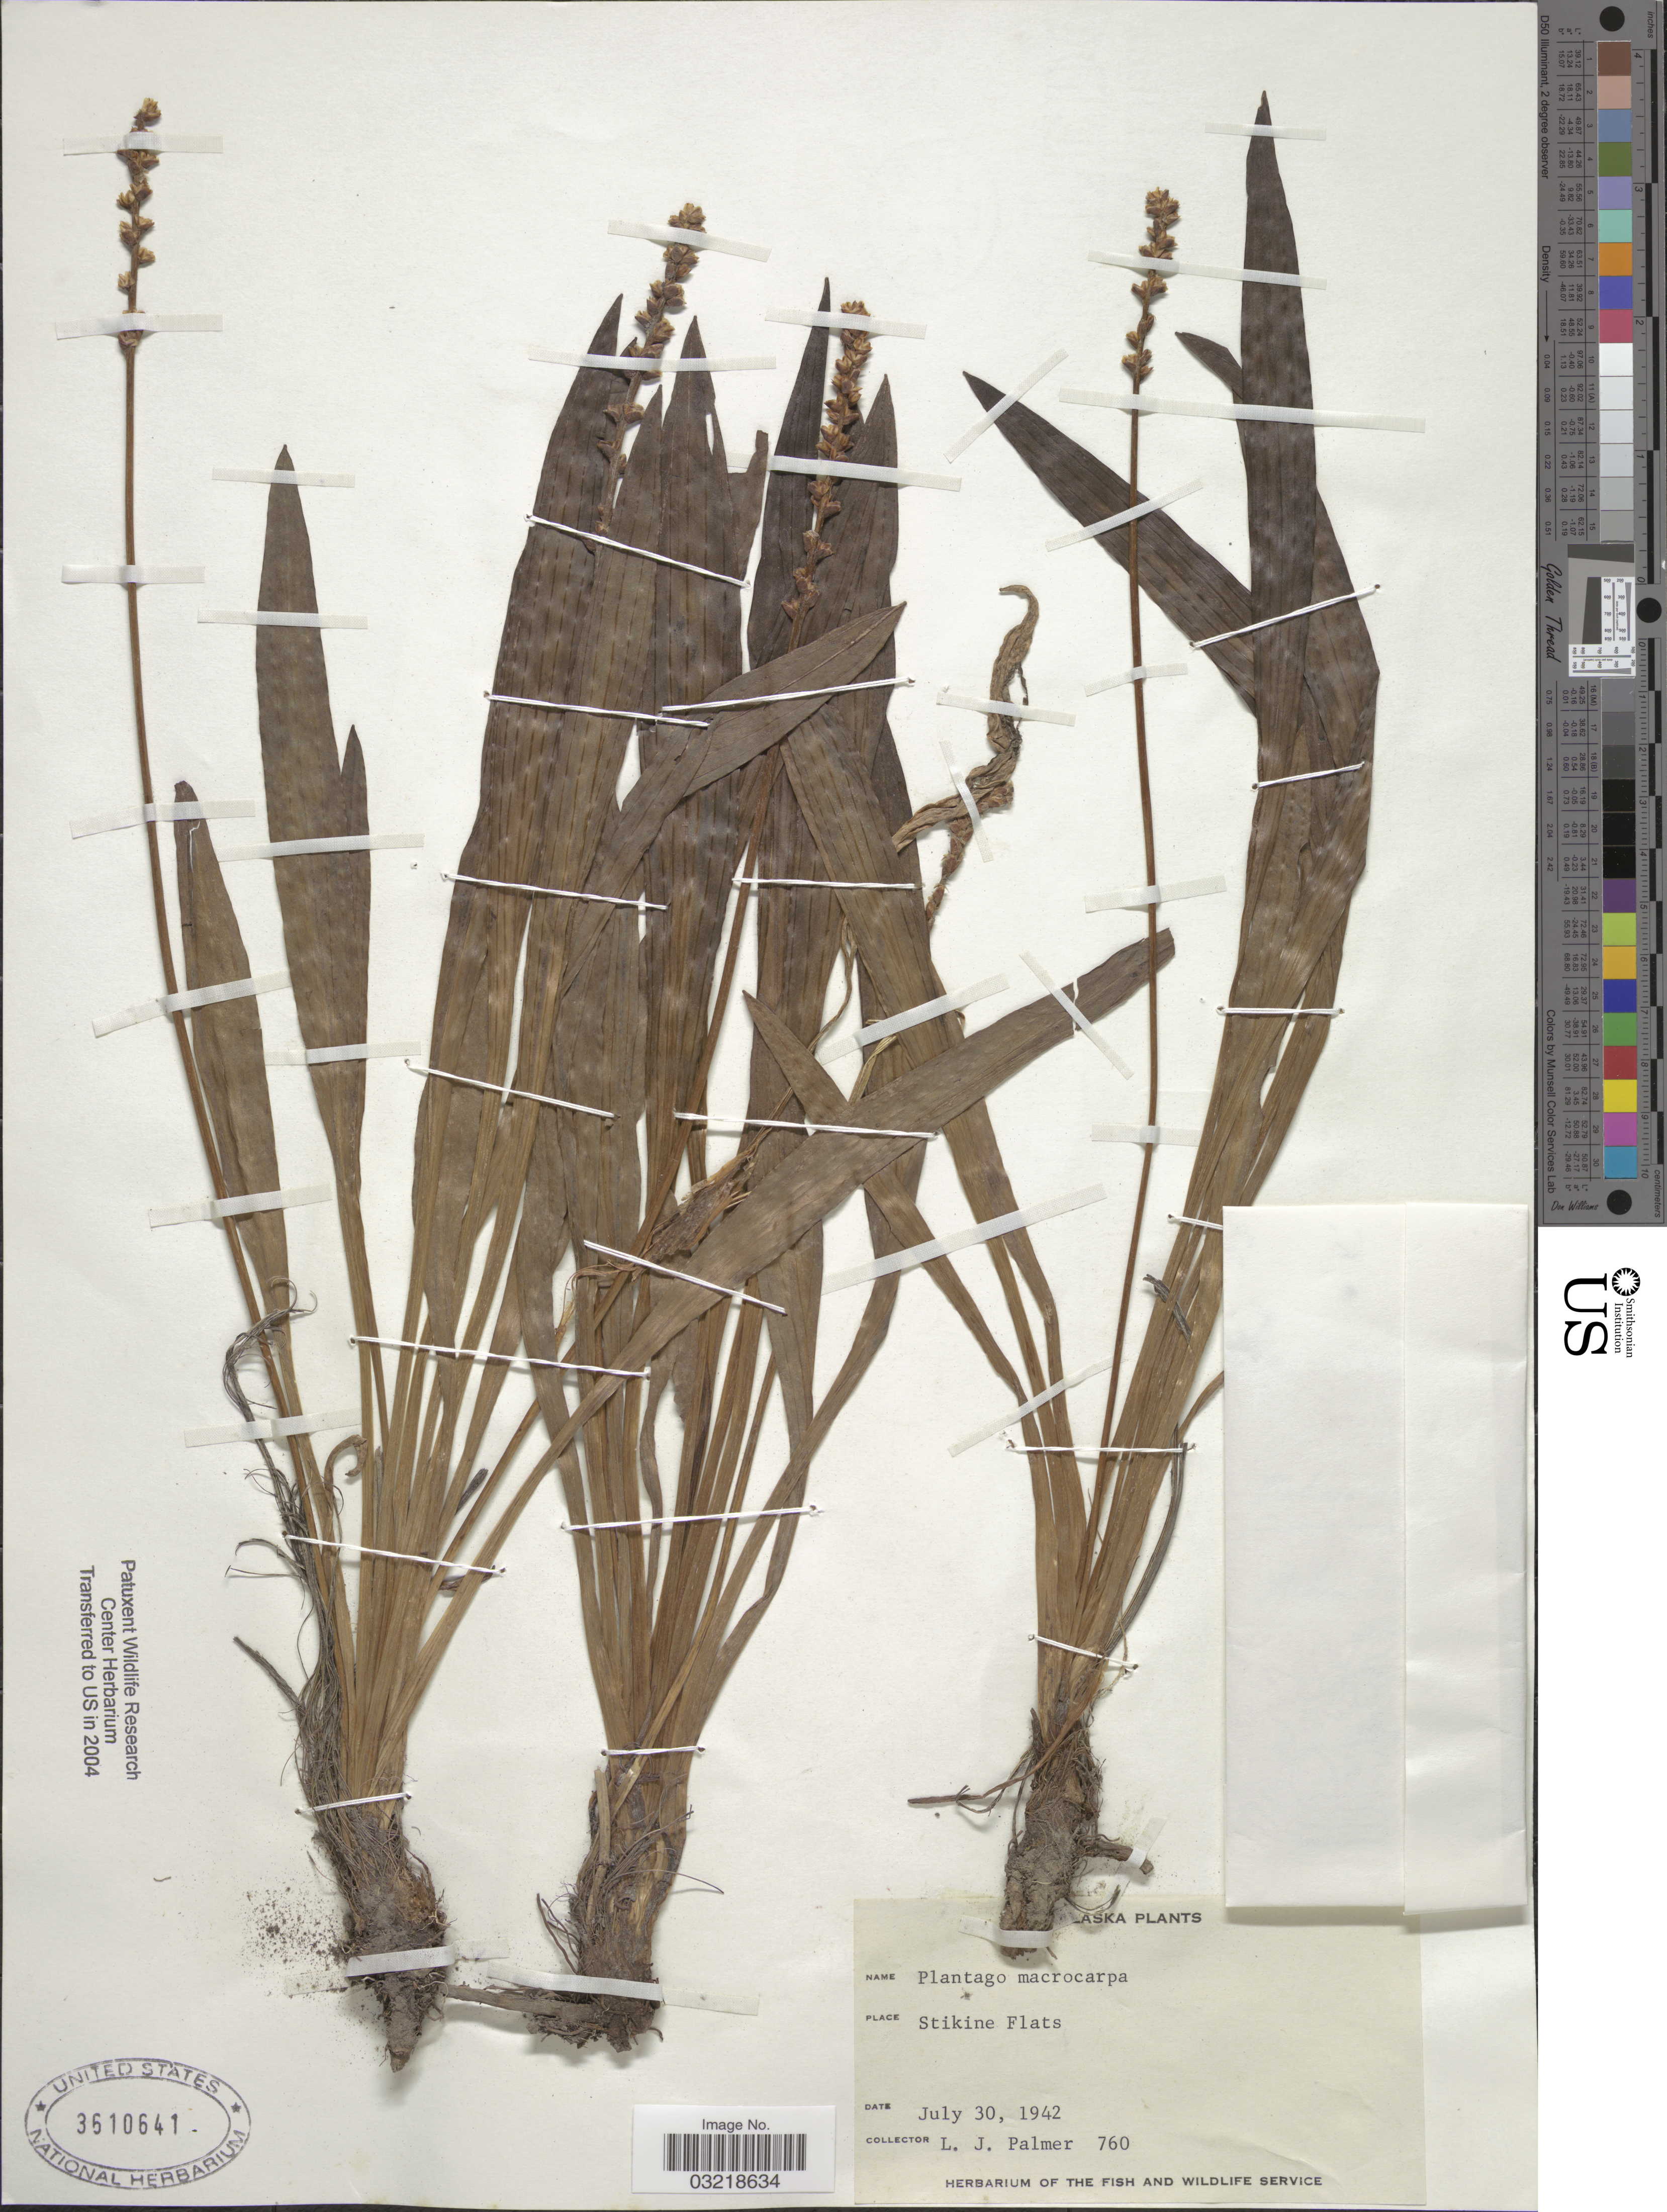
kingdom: Plantae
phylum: Tracheophyta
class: Magnoliopsida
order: Lamiales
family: Plantaginaceae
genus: Plantago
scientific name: Plantago macrocarpa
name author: Cham. & Schltdl.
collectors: L. J. Palmer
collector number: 760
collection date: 1942-07-30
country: United States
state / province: Alaska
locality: Stikine Flats.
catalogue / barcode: US 3610641